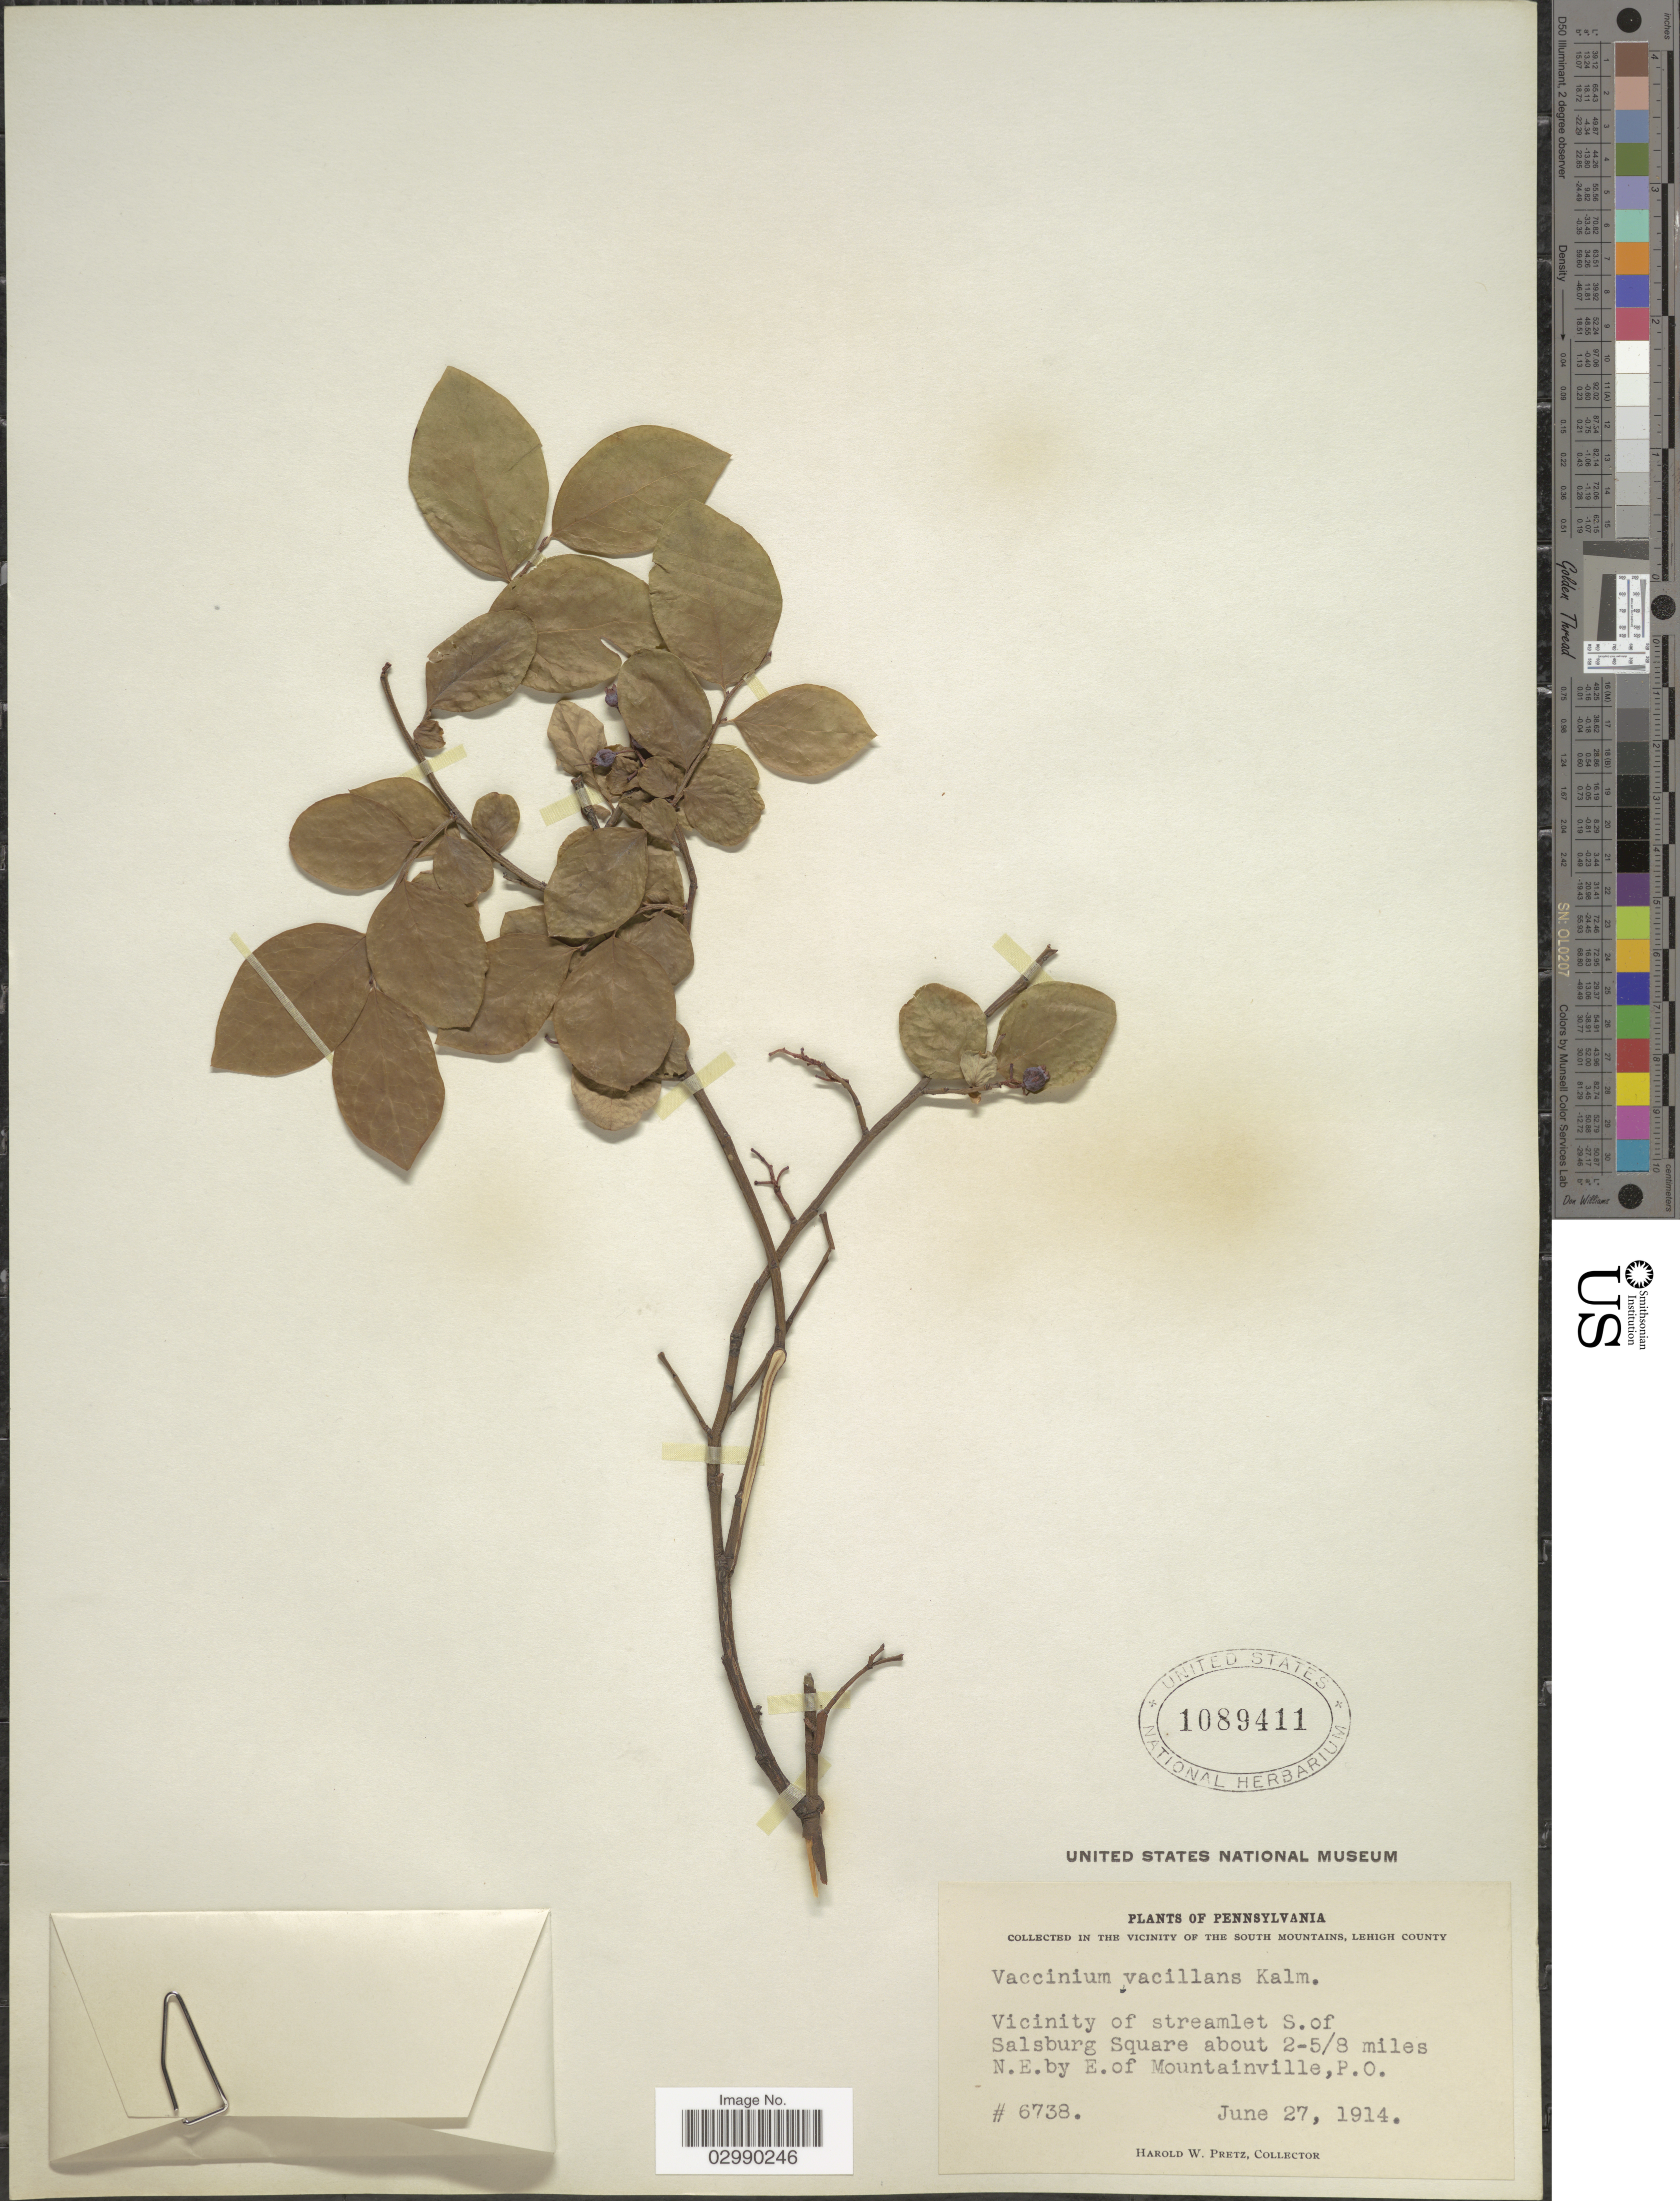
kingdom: Plantae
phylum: Tracheophyta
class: Magnoliopsida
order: Ericales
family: Ericaceae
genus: Vaccinium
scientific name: Vaccinium vacillans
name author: Kalm ex Torr.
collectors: H. W. Pretz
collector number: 6738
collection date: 1914-06-27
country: United States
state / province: Pennsylvania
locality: In the vicinity of the South Mountains, Lehigh County, Vicinity of streamlet S. of Salsburg Square about 2-5/8 miles N.E. by E. of Mountainville, P.O.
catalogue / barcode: US 1089411